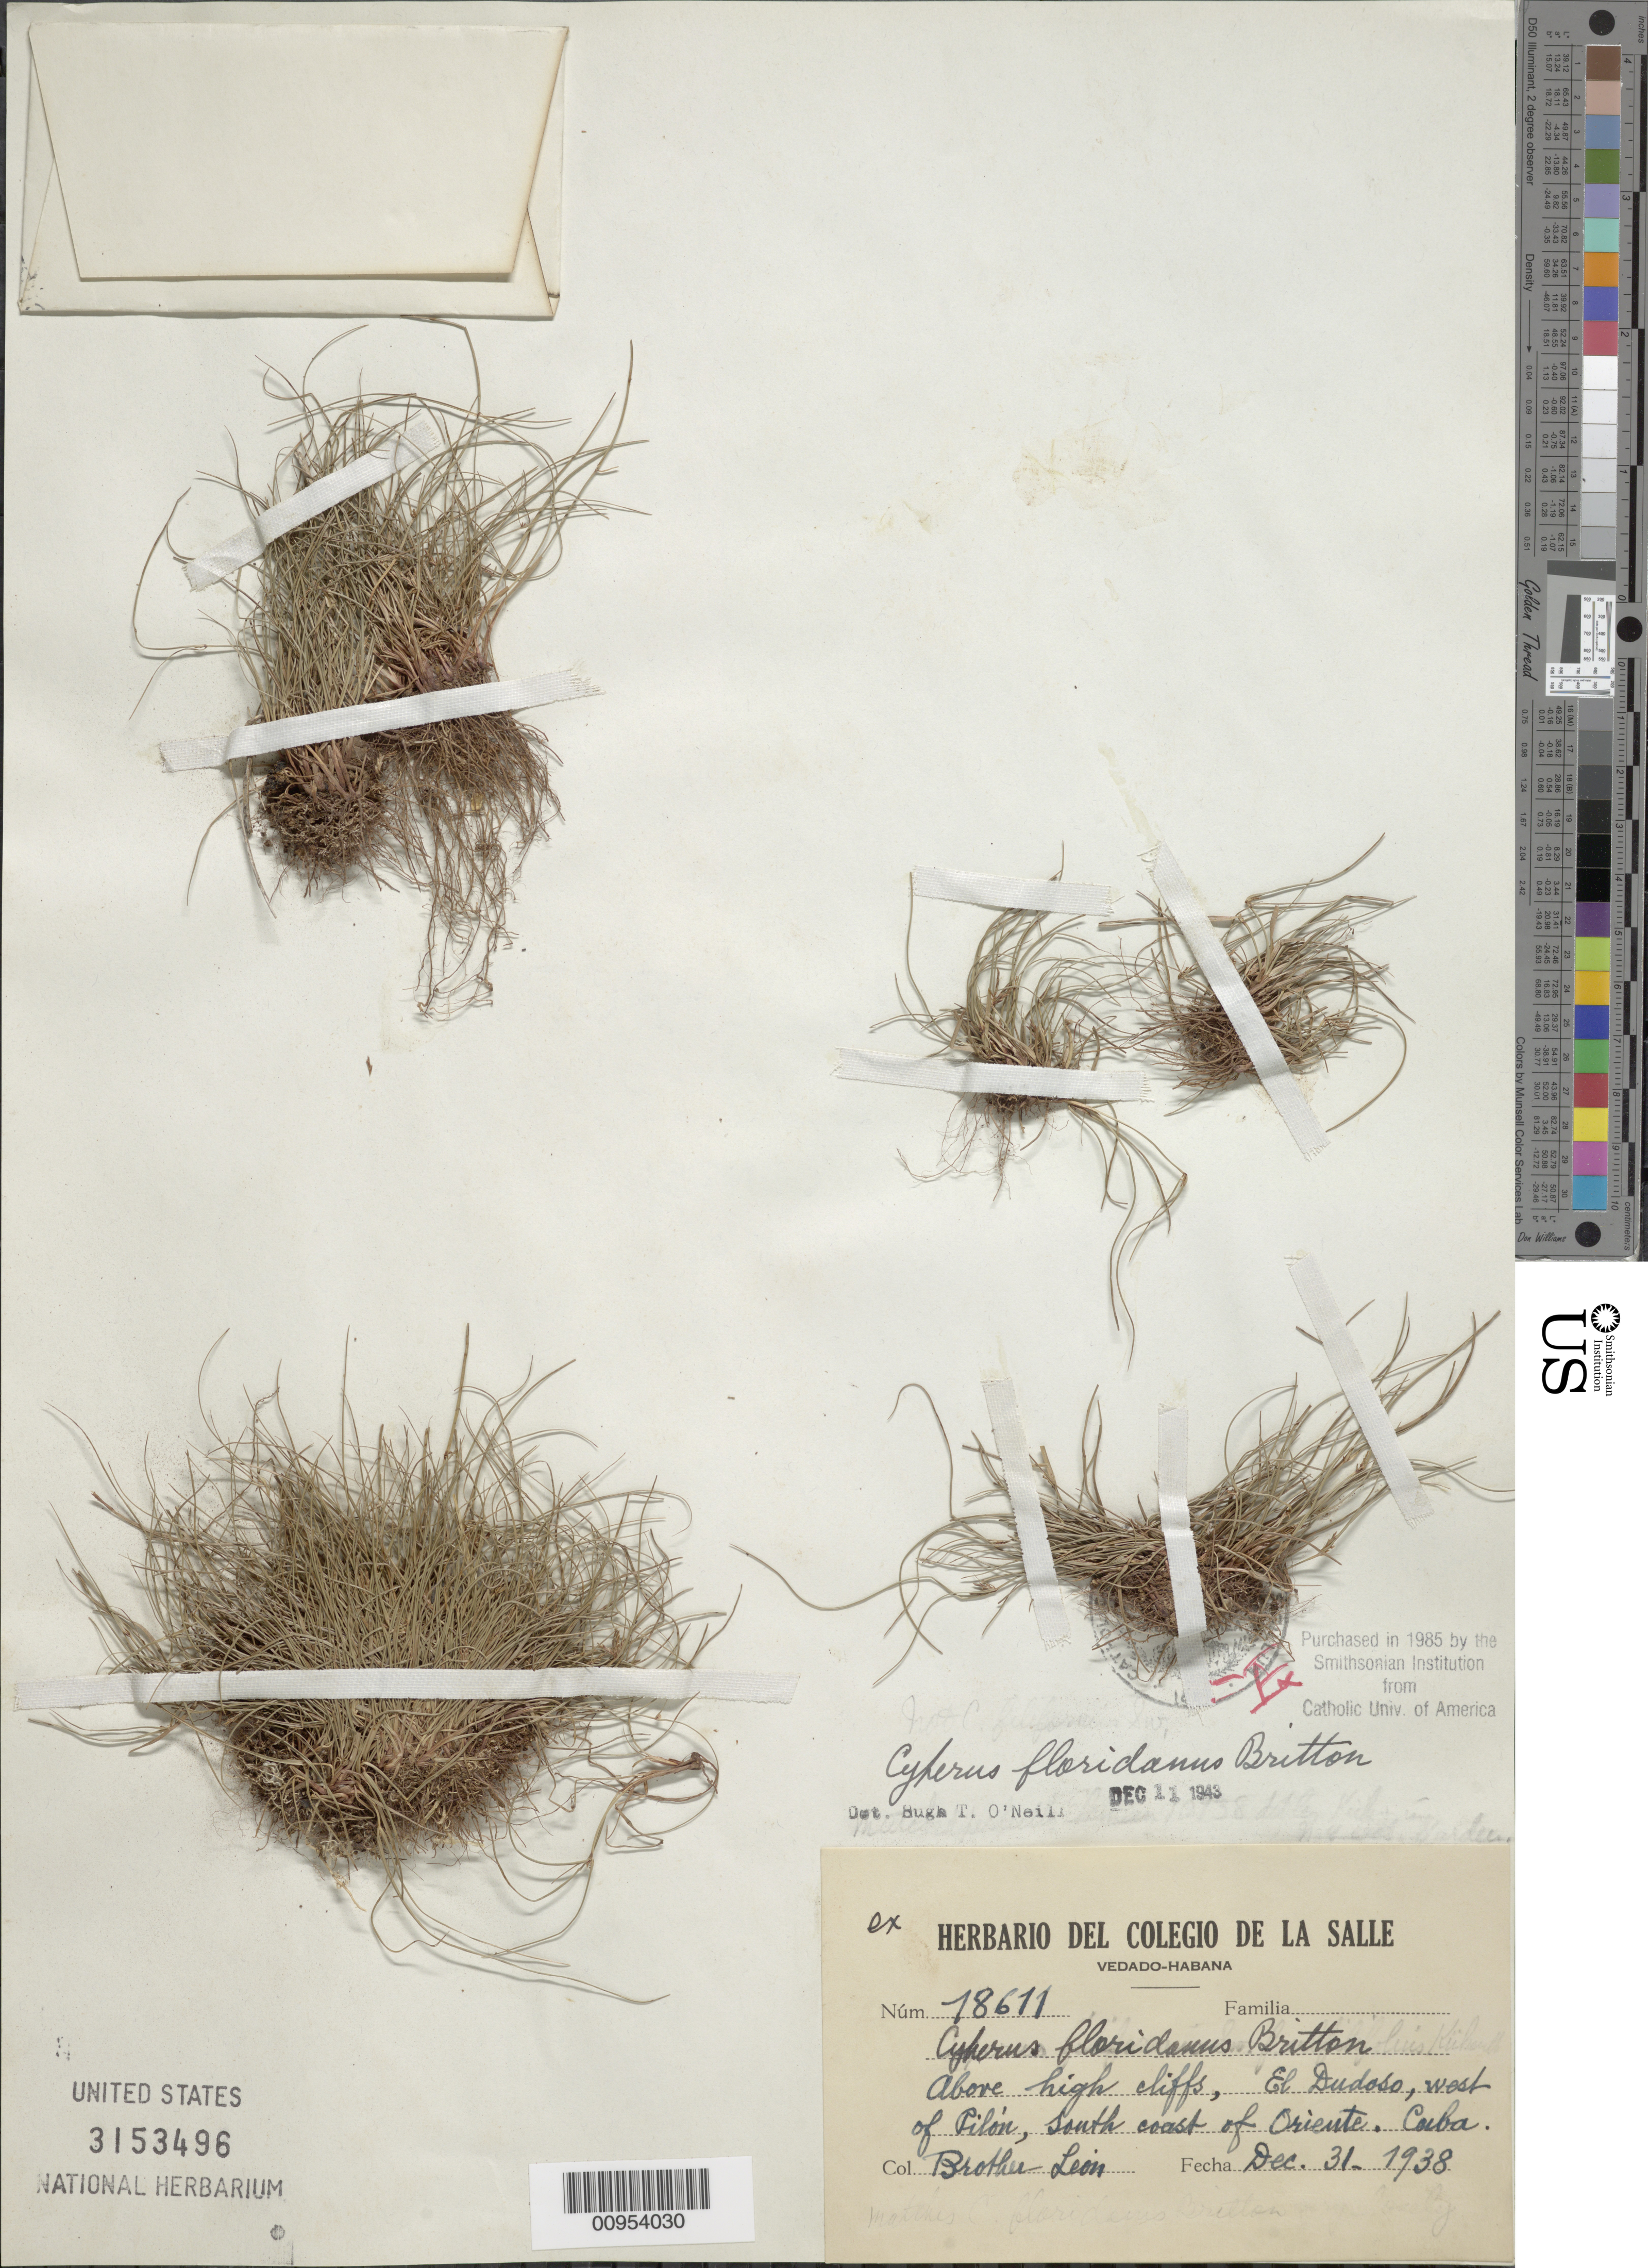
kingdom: Plantae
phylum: Tracheophyta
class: Liliopsida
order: Poales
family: Cyperaceae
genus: Cyperus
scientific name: Cyperus floridanus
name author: Britton in Small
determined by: O'Neill, Hugh T.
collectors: Bro. León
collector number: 18611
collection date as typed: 31 Dec 1938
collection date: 1938-12-31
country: Cuba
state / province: Oriente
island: Cuba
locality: Above high cliffs, El Dudaso, W of Pilón, south coast of Oriente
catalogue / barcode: US 3153496